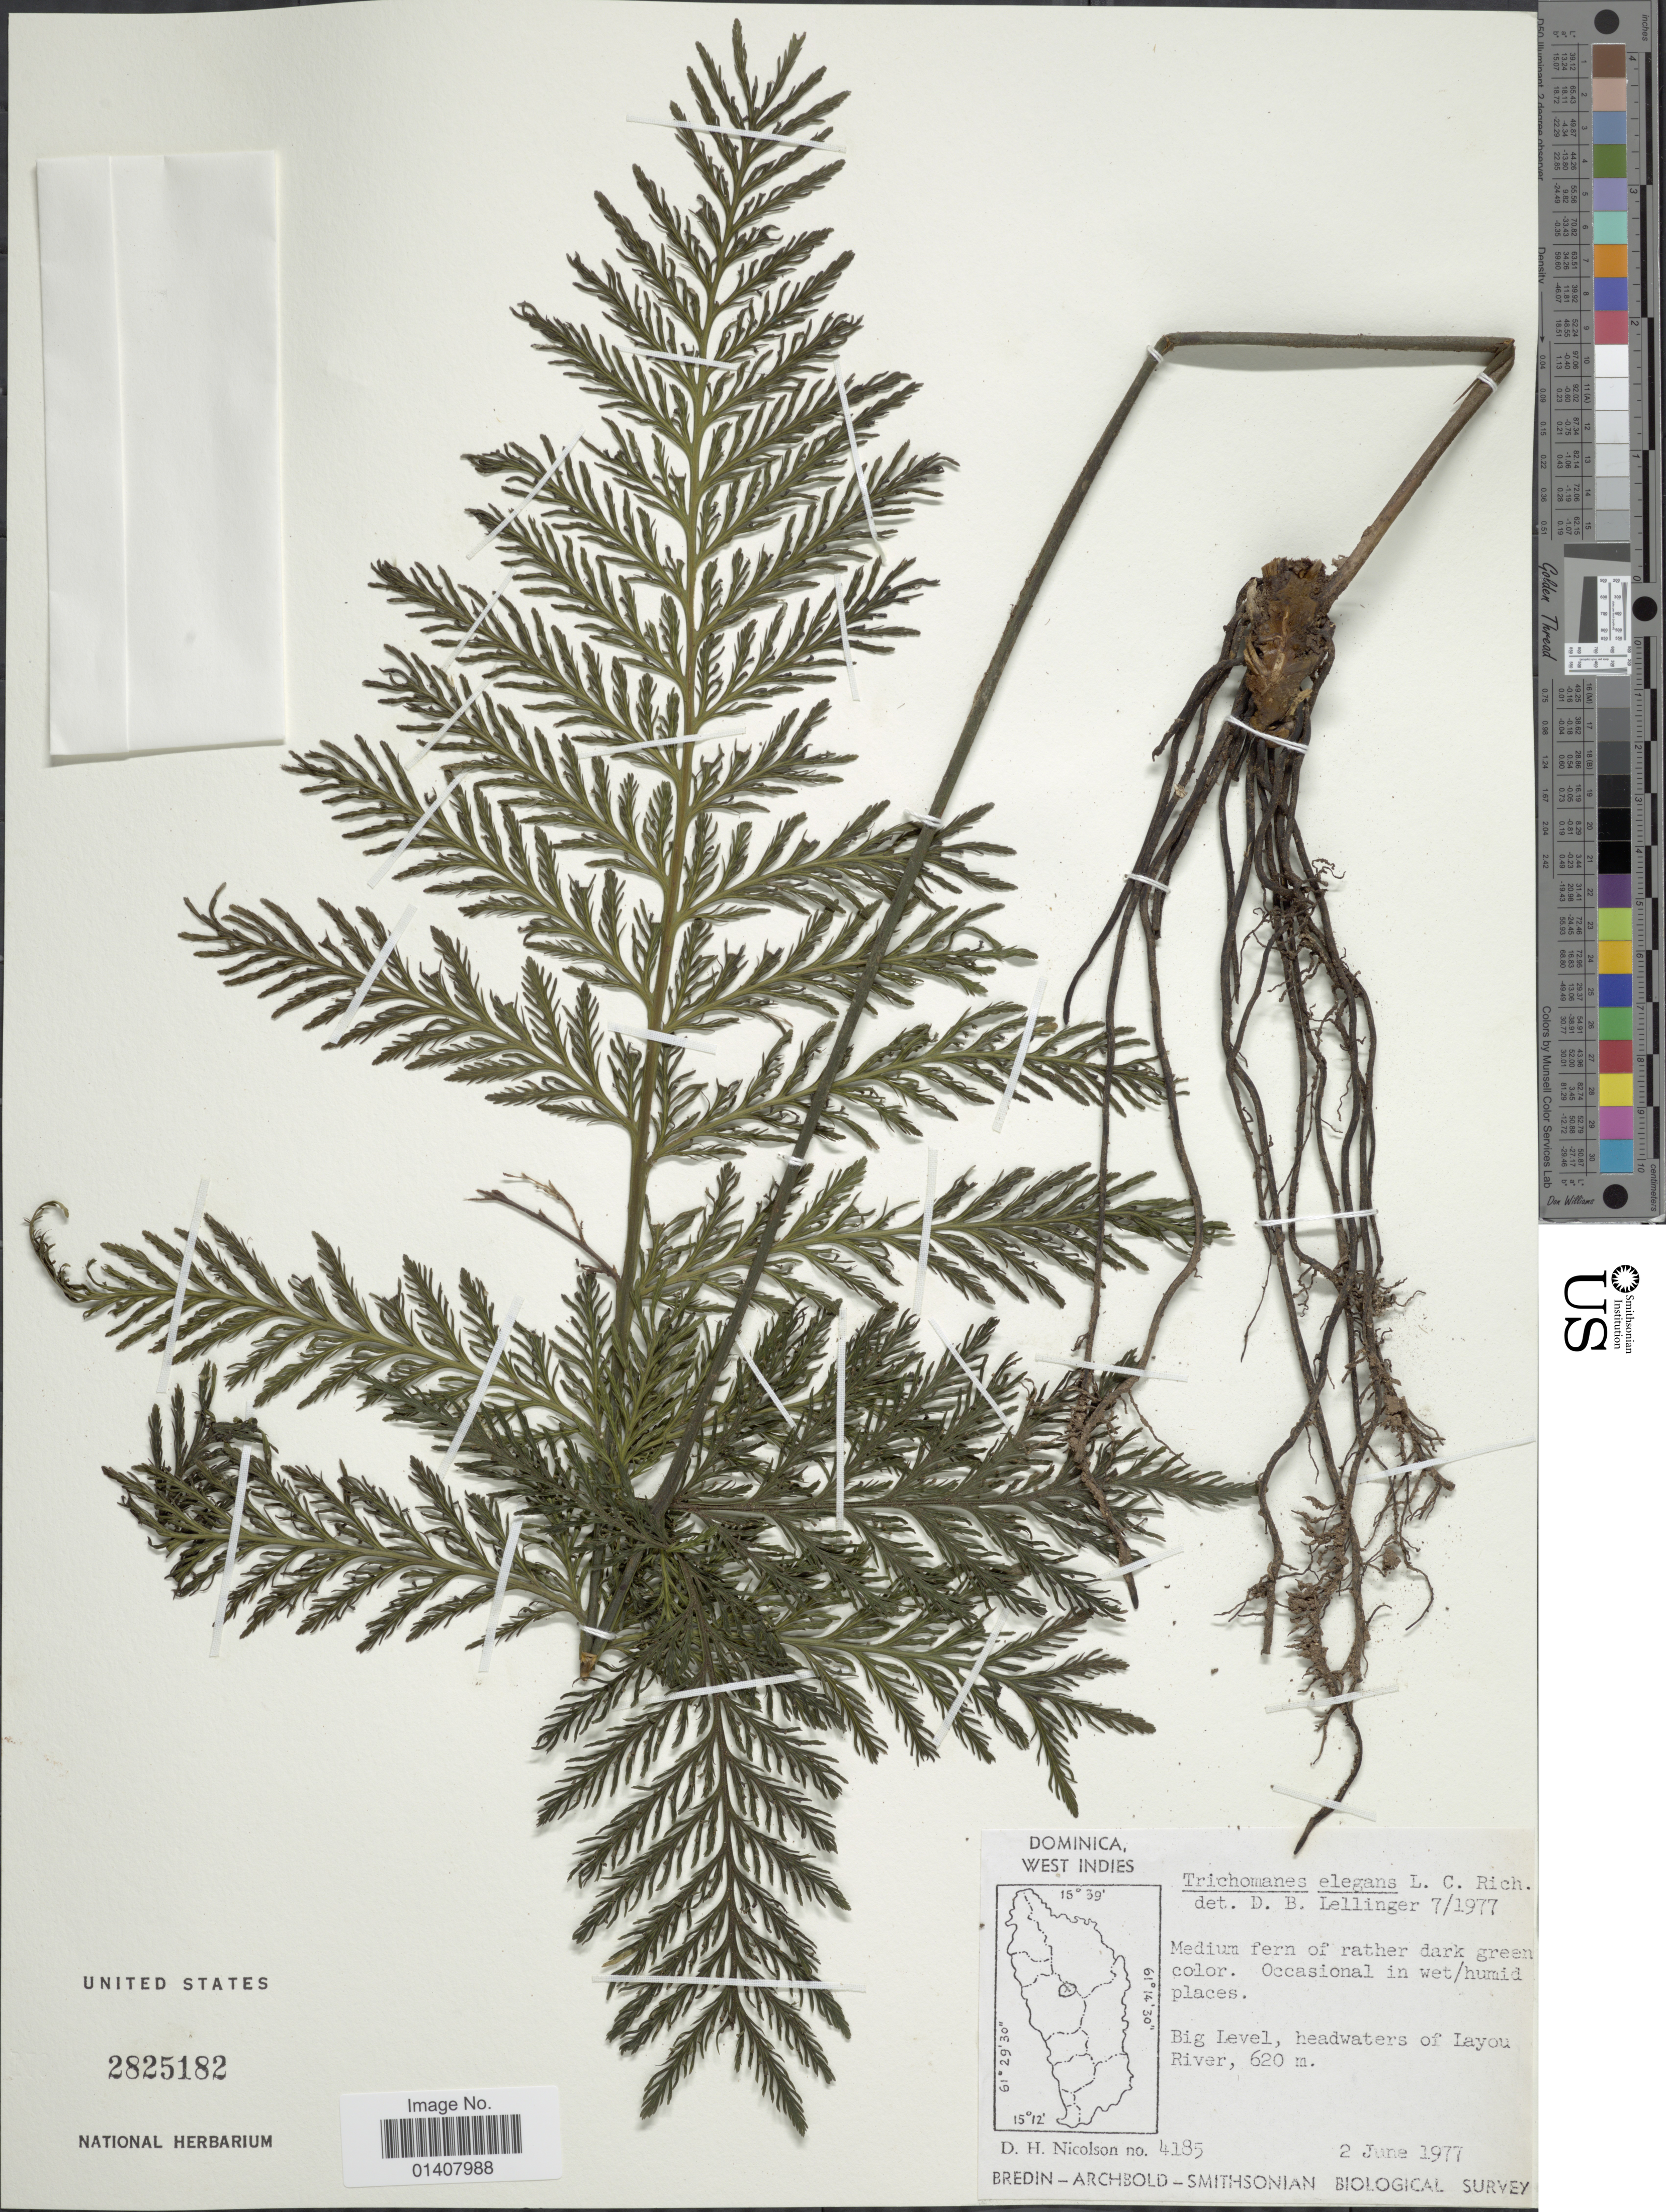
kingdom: Plantae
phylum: Tracheophyta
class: Polypodiopsida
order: Hymenophyllales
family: Hymenophyllaceae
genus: Trichomanes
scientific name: Trichomanes elegans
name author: Rich.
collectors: D. H. Nicolson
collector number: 4185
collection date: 1977-06-02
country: Dominica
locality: Dominica, West Indies, Big level, headwaters of Layou river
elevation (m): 620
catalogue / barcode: US 2825182